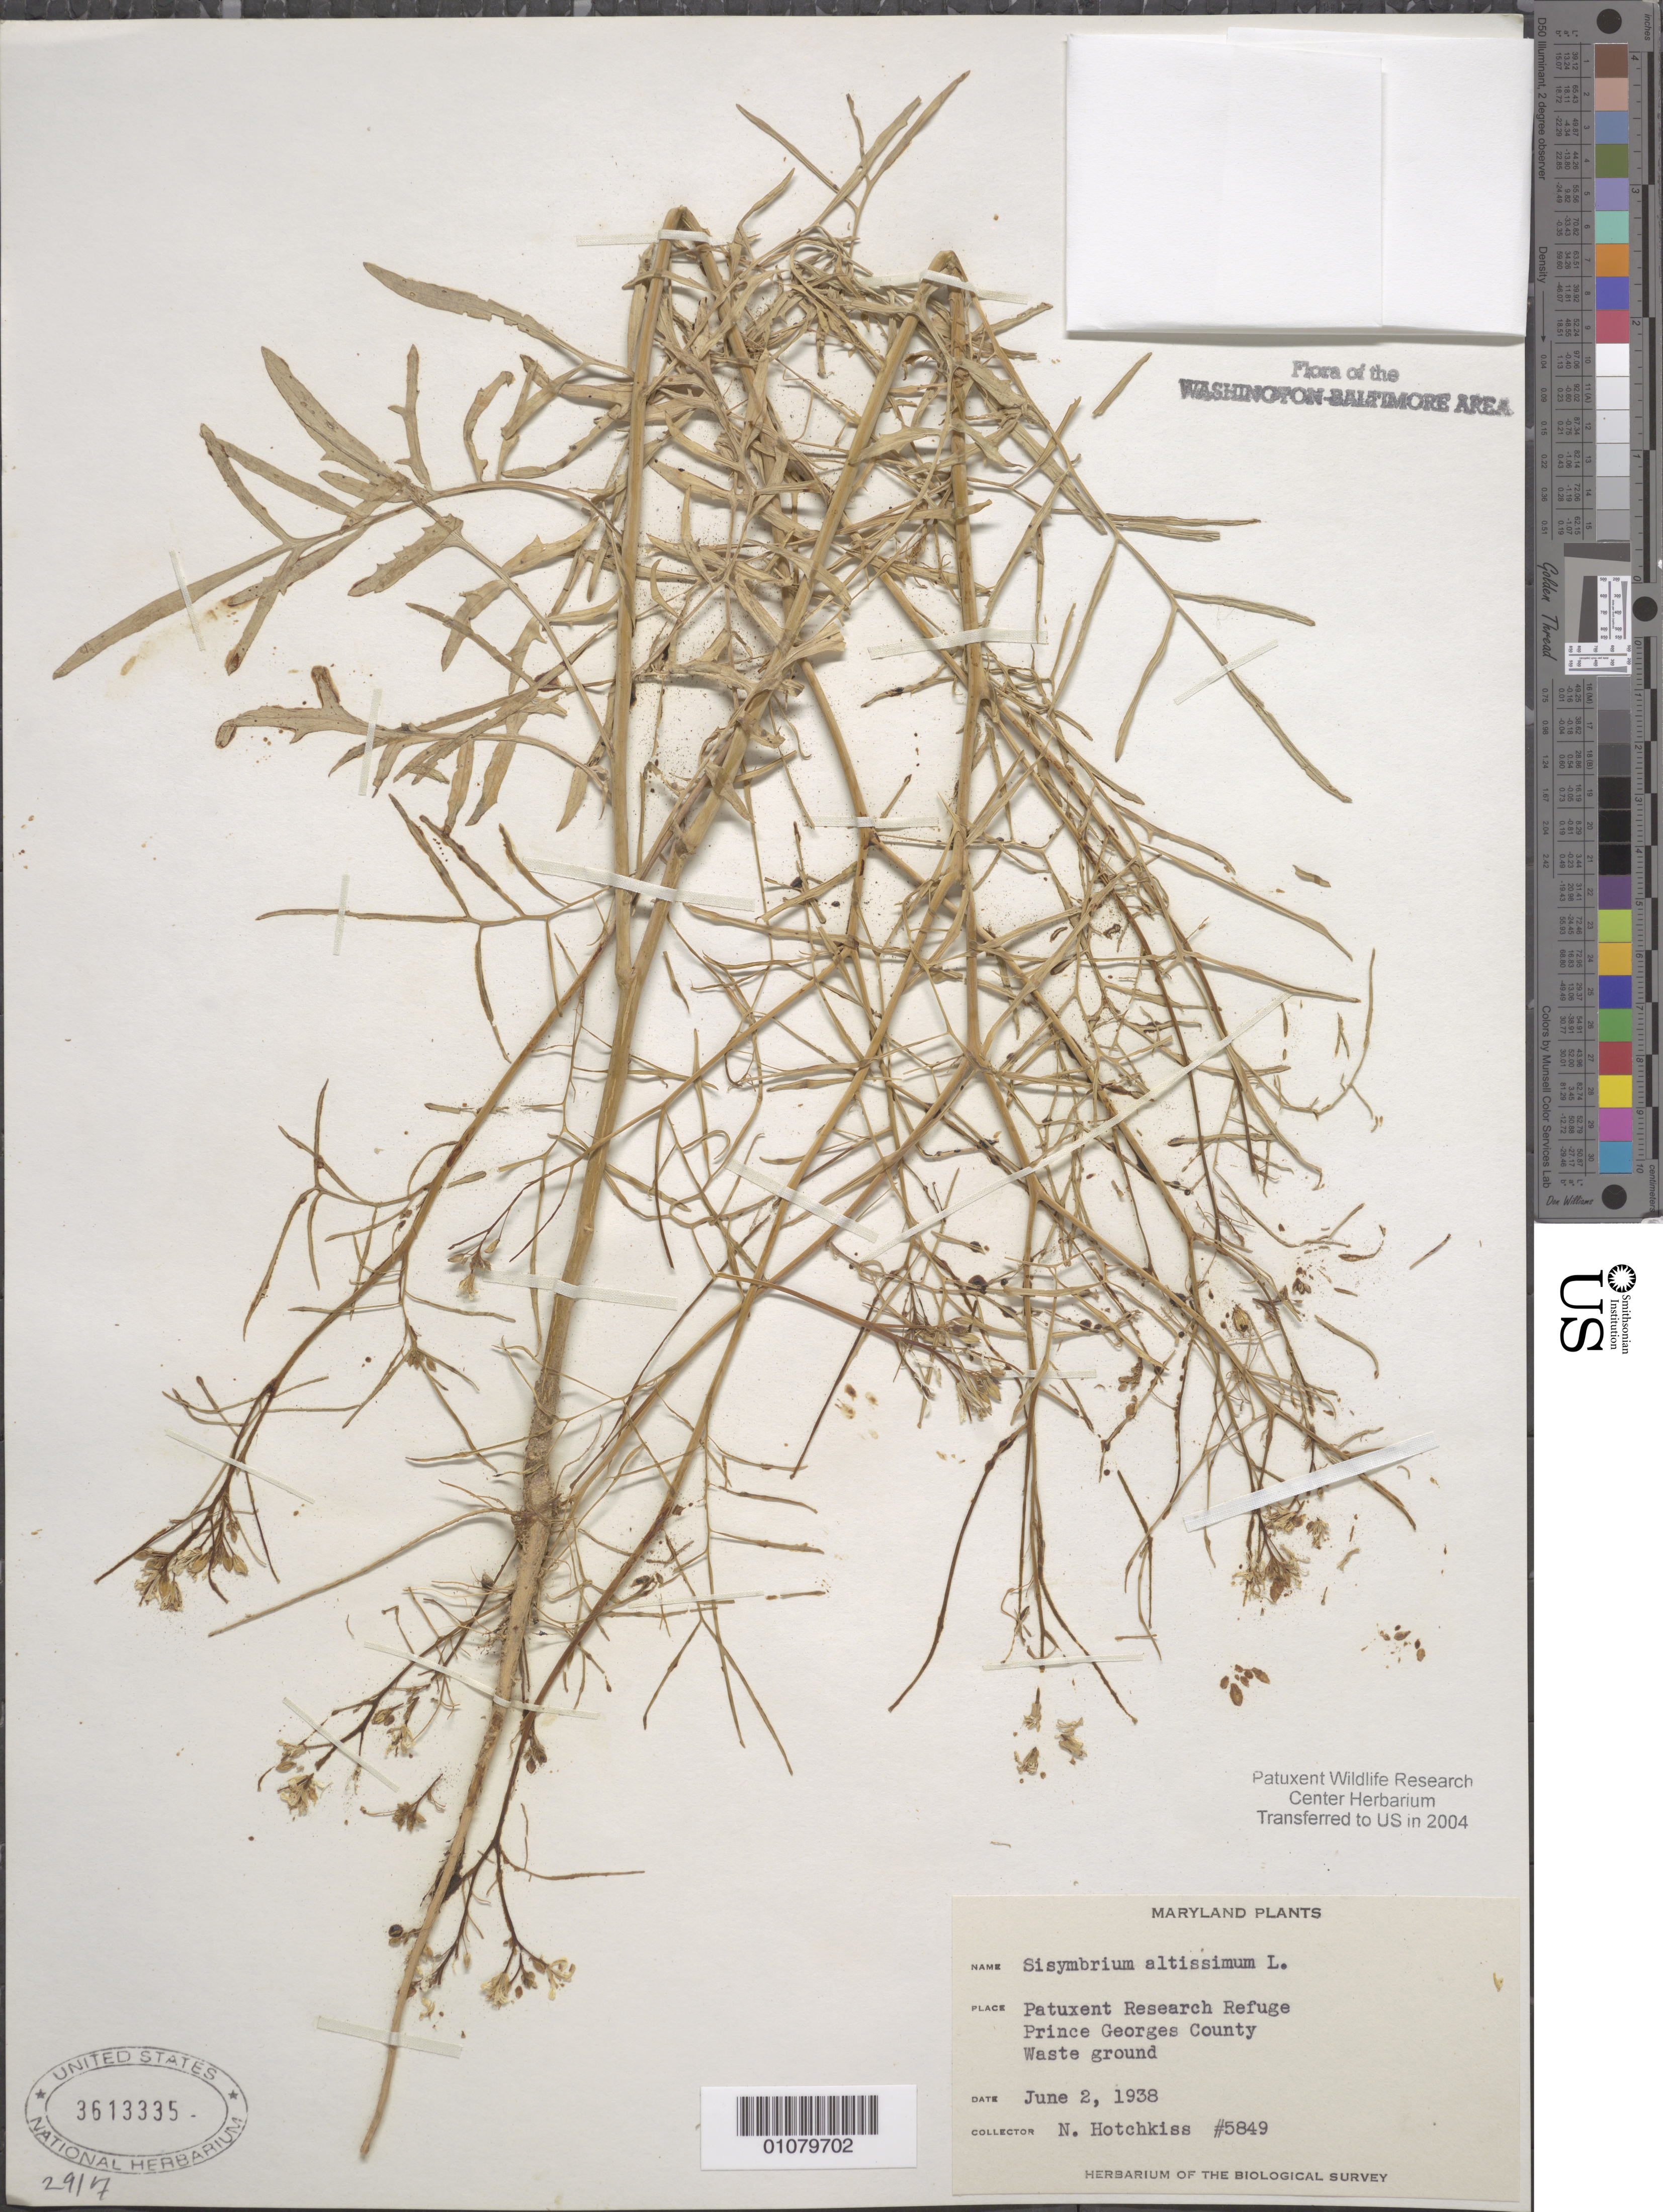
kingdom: Plantae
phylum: Tracheophyta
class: Magnoliopsida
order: Brassicales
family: Brassicaceae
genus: Sisymbrium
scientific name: Sisymbrium altissimum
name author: L.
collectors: N. Hotchkiss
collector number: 5849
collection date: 1938-06-02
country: United States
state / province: Maryland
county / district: Prince George's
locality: Patuxent Wildlife Refuge.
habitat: Waste ground.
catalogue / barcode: US 3613335